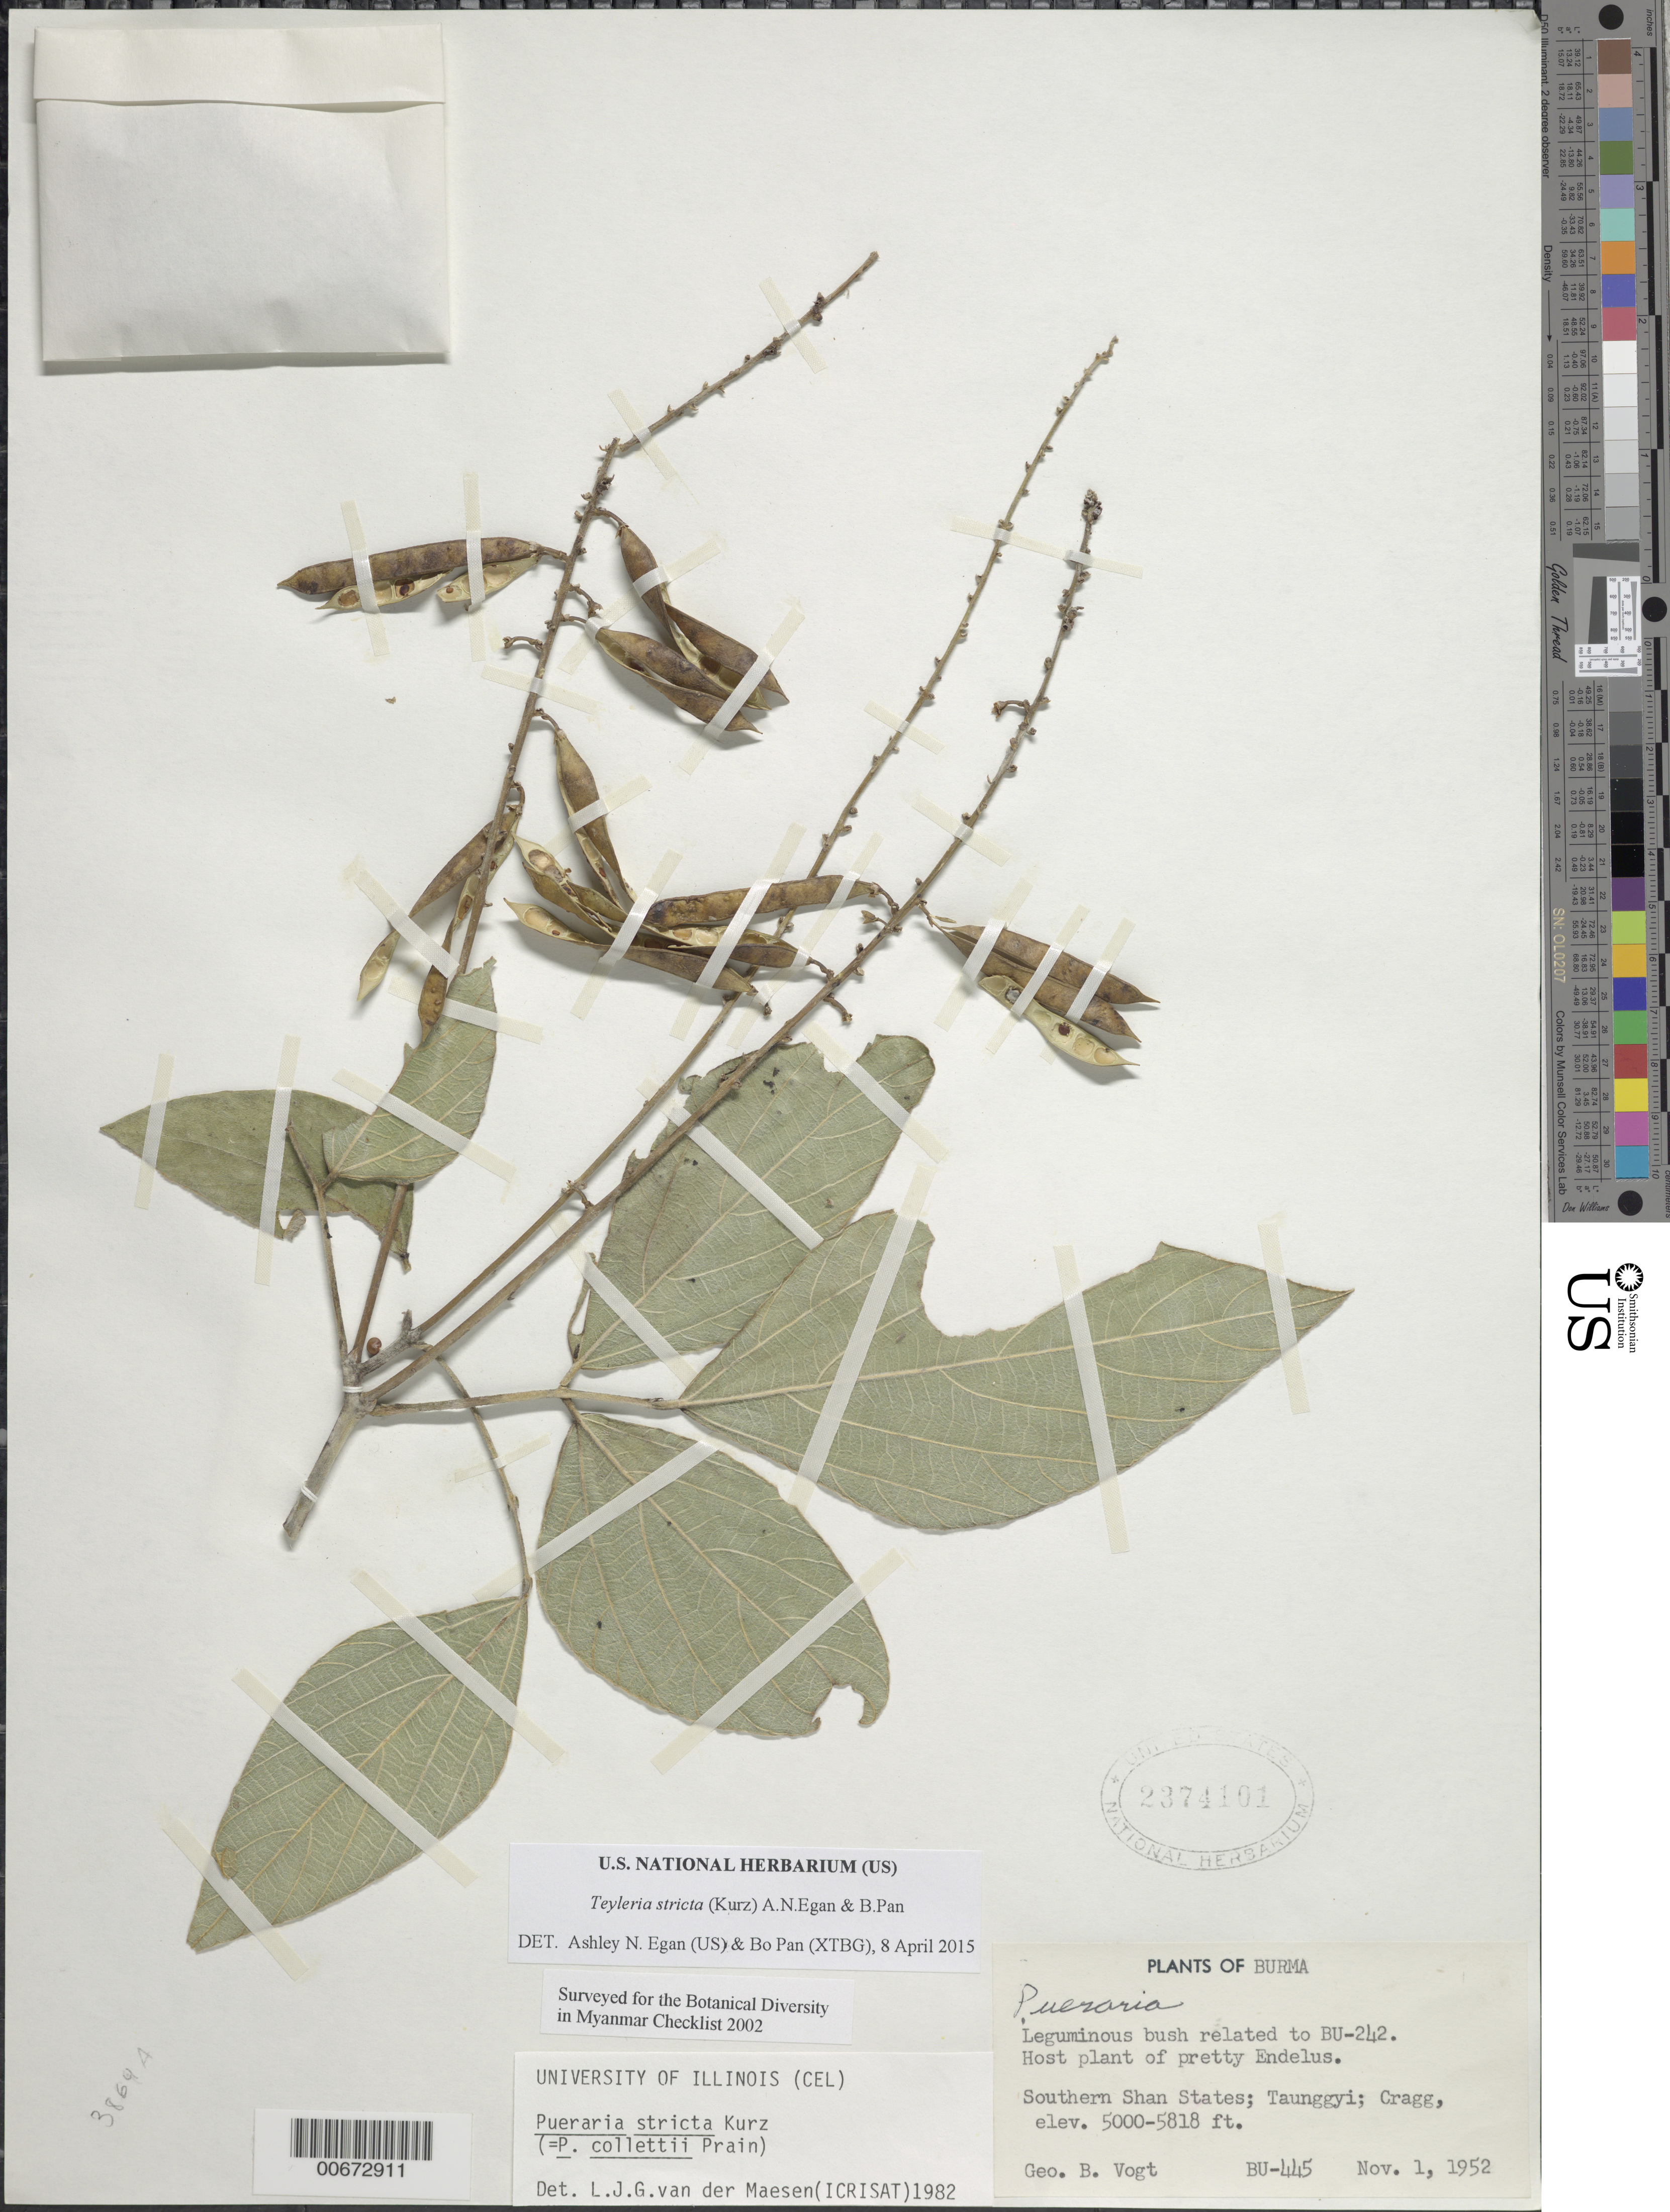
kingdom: Plantae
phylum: Tracheophyta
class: Magnoliopsida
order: Fabales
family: Fabaceae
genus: Teyleria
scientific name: Teyleria stricta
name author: (Kurz) A.N. Egan & B. Pan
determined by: Egan, Ashley N.; Pan, B.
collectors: G. Vogt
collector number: BU-445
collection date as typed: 01 Nov 1952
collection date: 1952-11-01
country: Myanmar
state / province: Shan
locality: Taunggyi, Cragg.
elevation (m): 1524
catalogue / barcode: US 2374101